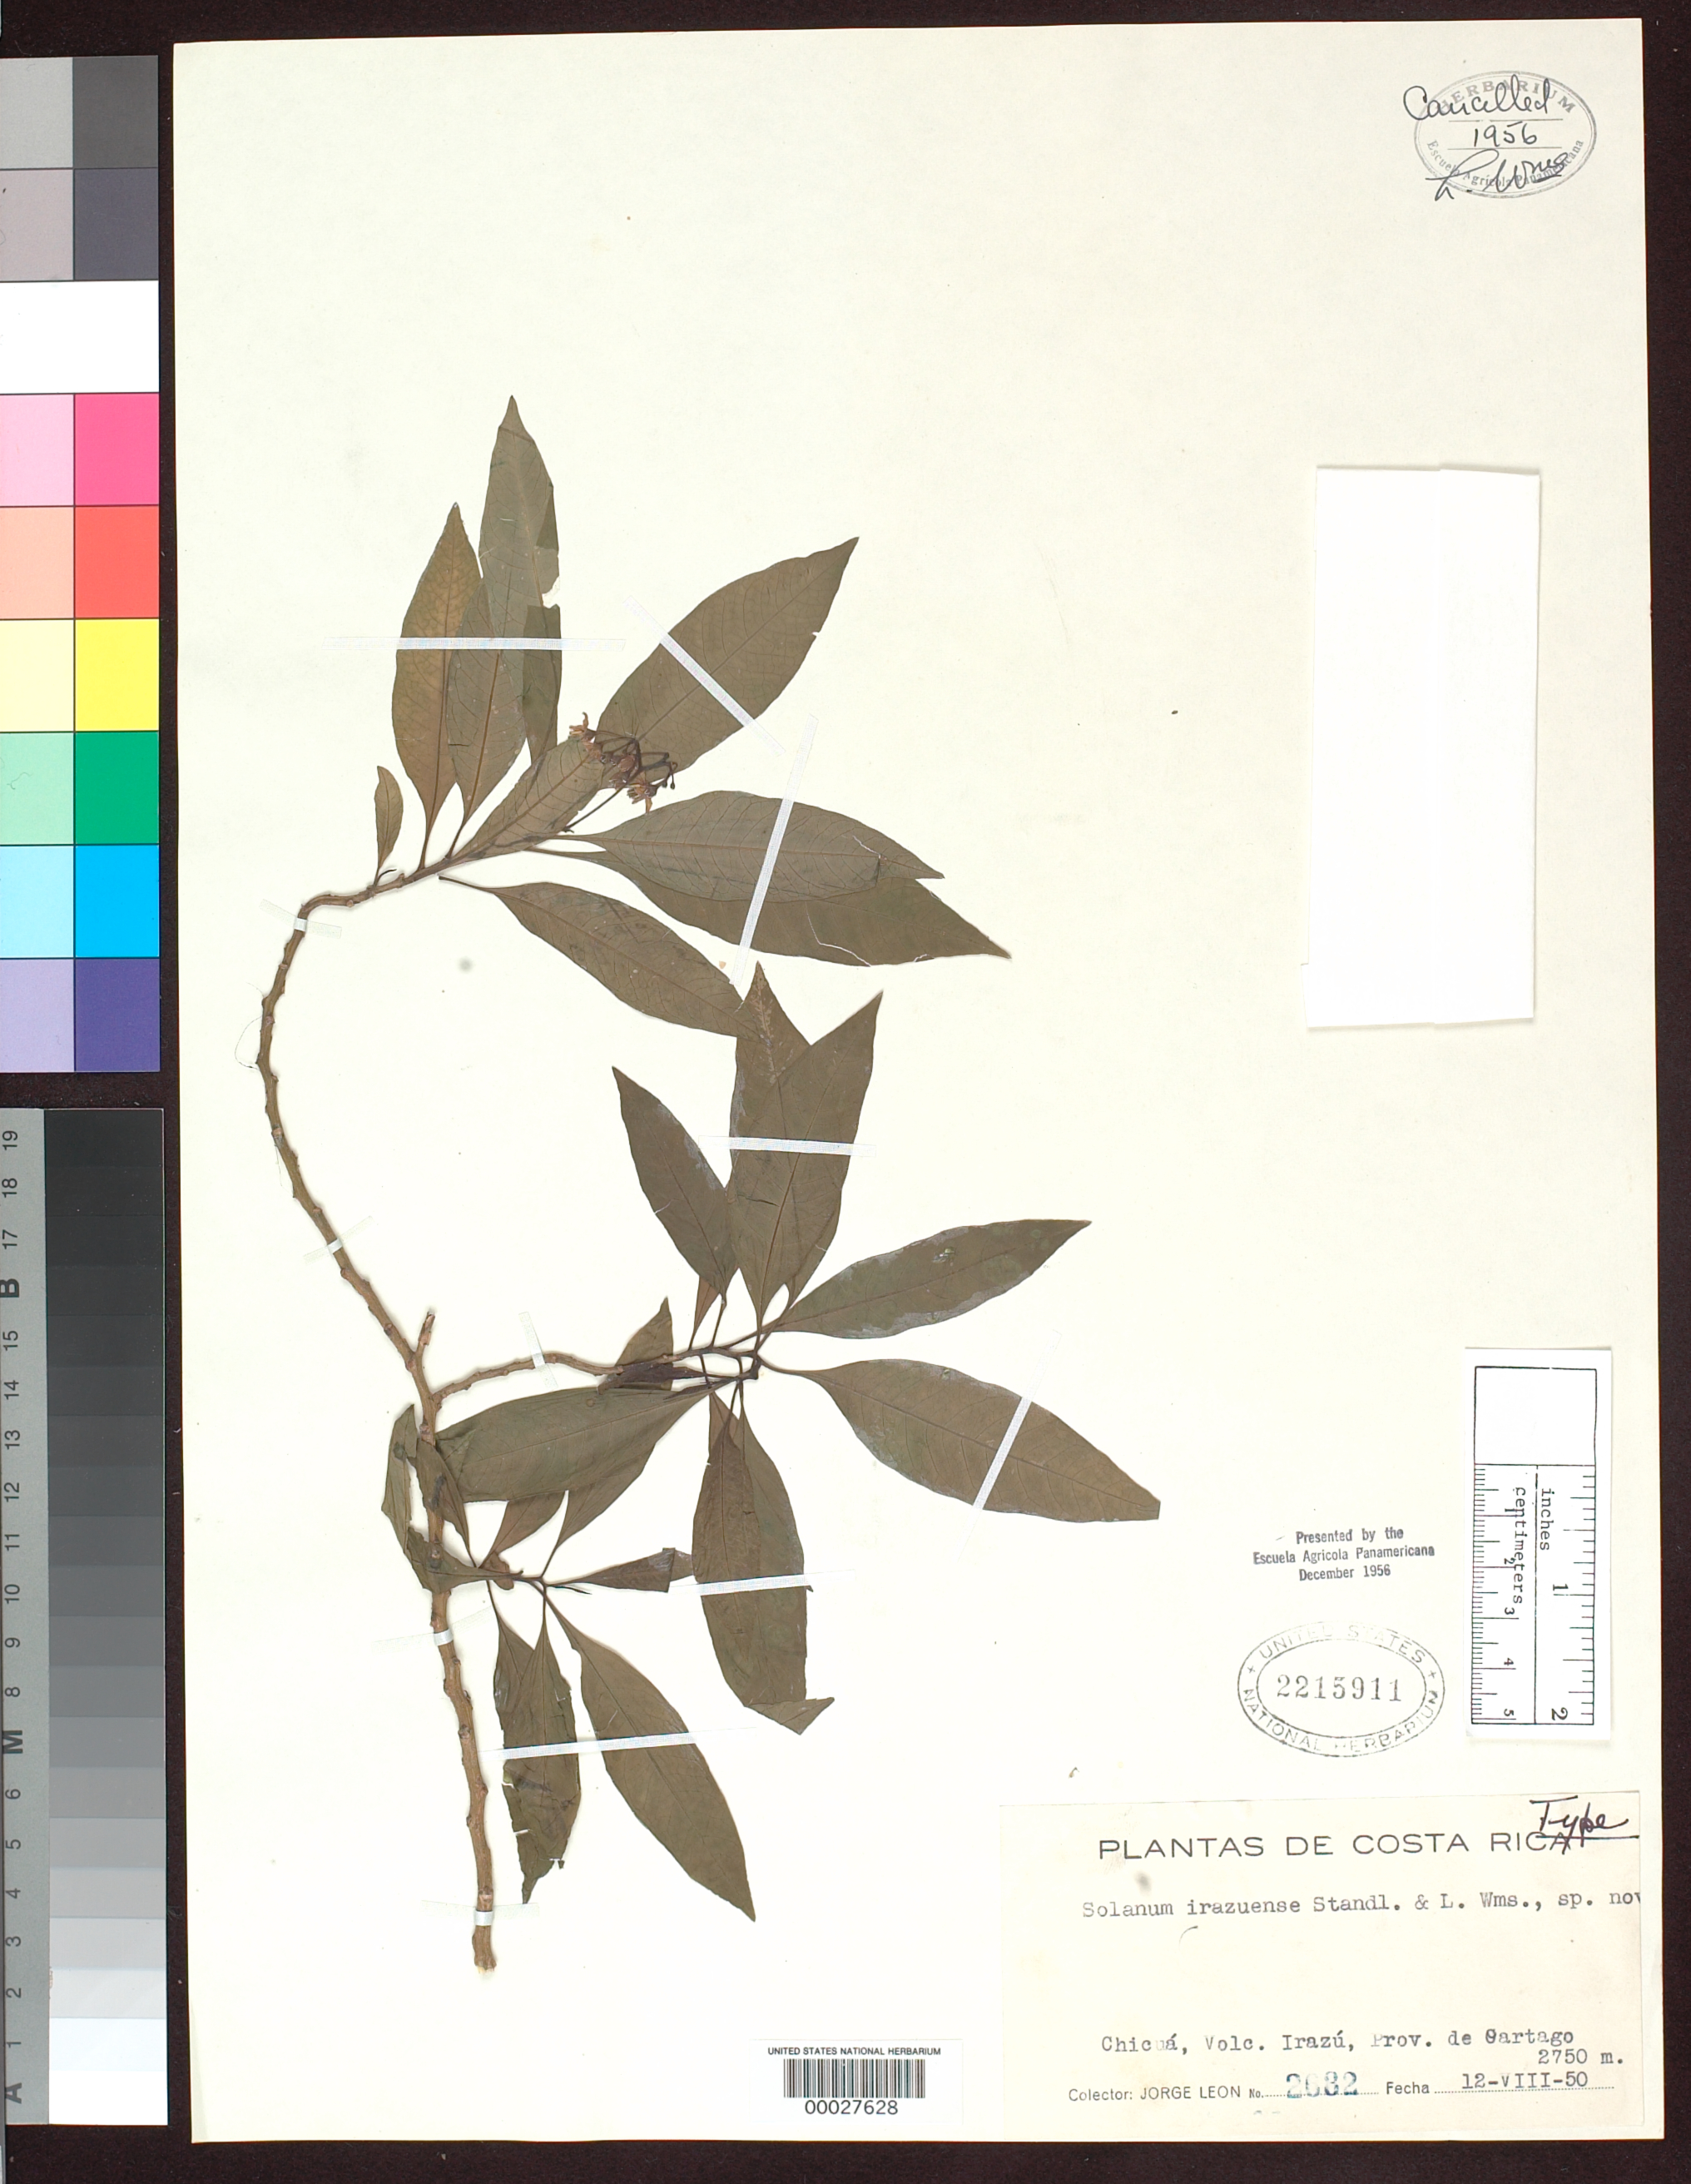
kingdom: Plantae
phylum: Tracheophyta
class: Magnoliopsida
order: Solanales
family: Solanaceae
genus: Solanum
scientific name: Solanum irazuense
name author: Standl. & L.O. Williams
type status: Holotype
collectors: J. León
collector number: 2682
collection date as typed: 12 Aug 1950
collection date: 1950-08-12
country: Costa Rica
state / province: Cartago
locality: Chicua, Volcan de Irazu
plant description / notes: "Presented by the Escuela Agricola Panamericana December 1956." Holotype, transferred from EAP to US (see Dorr et al. 2009, Taxon 58: 993-1001).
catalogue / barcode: US 2215911